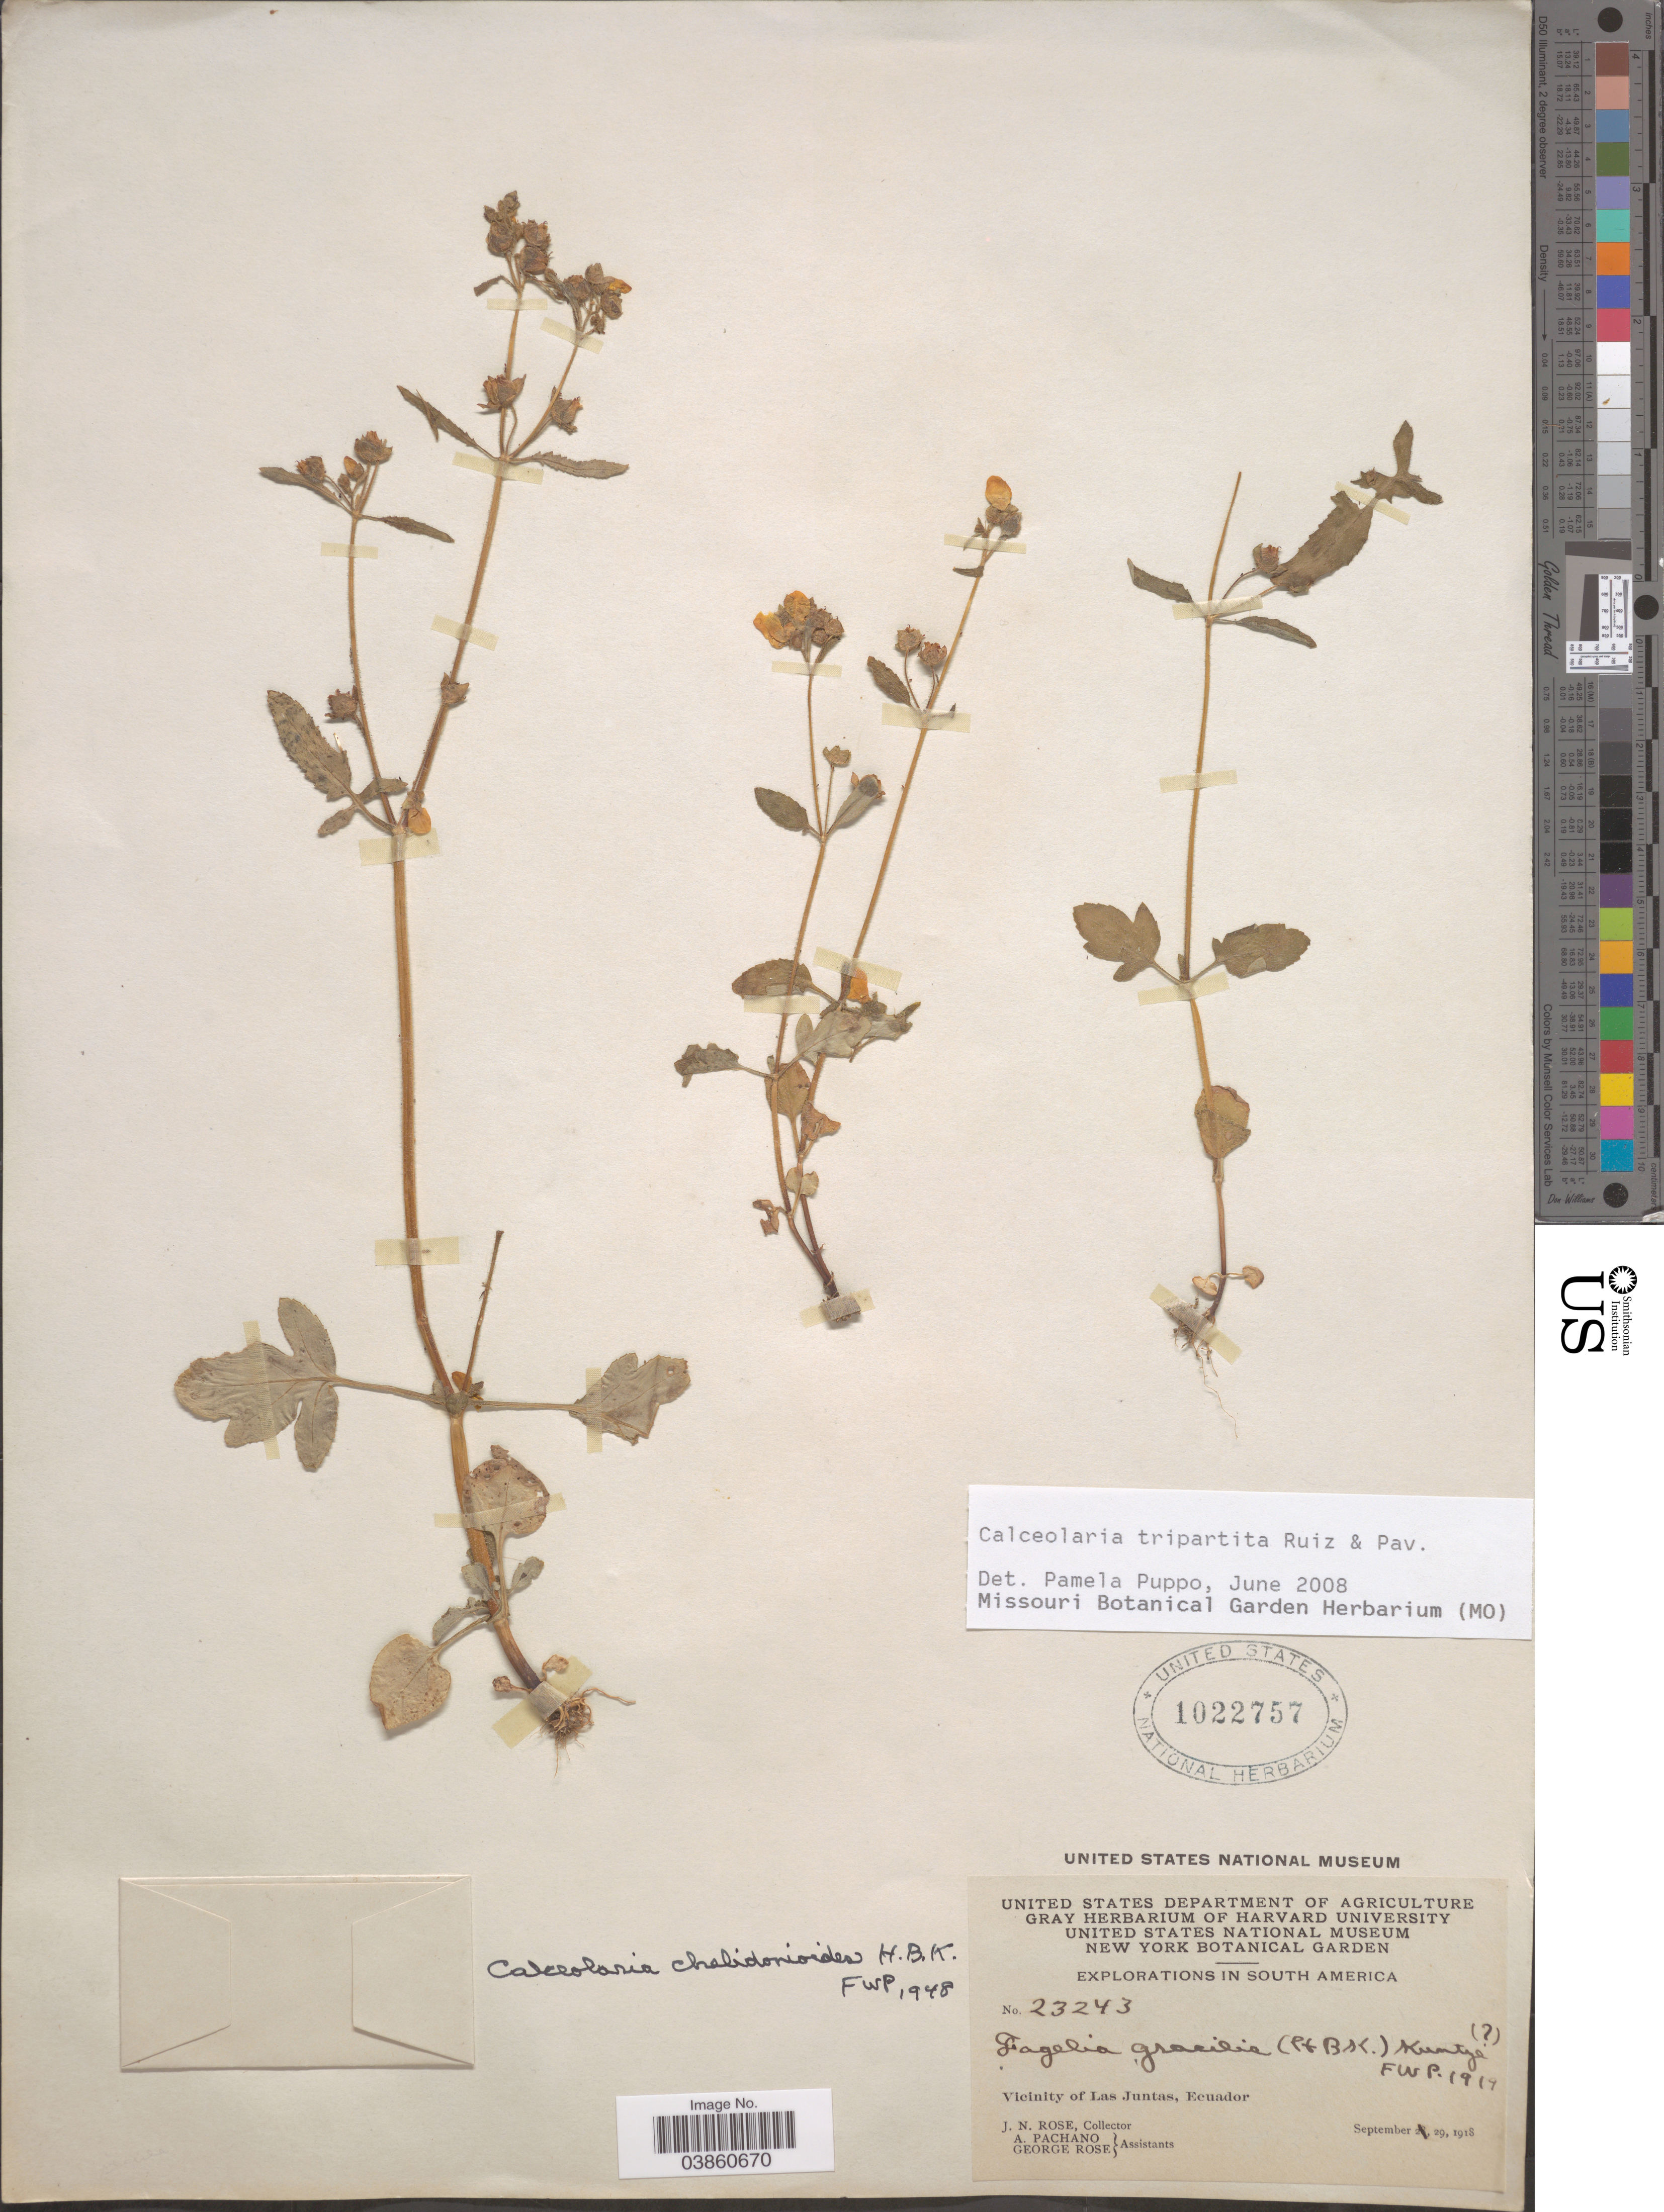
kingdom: Plantae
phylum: Tracheophyta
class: Magnoliopsida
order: Lamiales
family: Calceolariaceae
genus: Calceolaria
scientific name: Calceolaria tripartita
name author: Ruiz & Pav.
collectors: J. N. Rose, A. Pachano & G. Rose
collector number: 23243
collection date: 1918-09-29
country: Ecuador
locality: Vicinity of Las Juntas.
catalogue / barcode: US 1022757